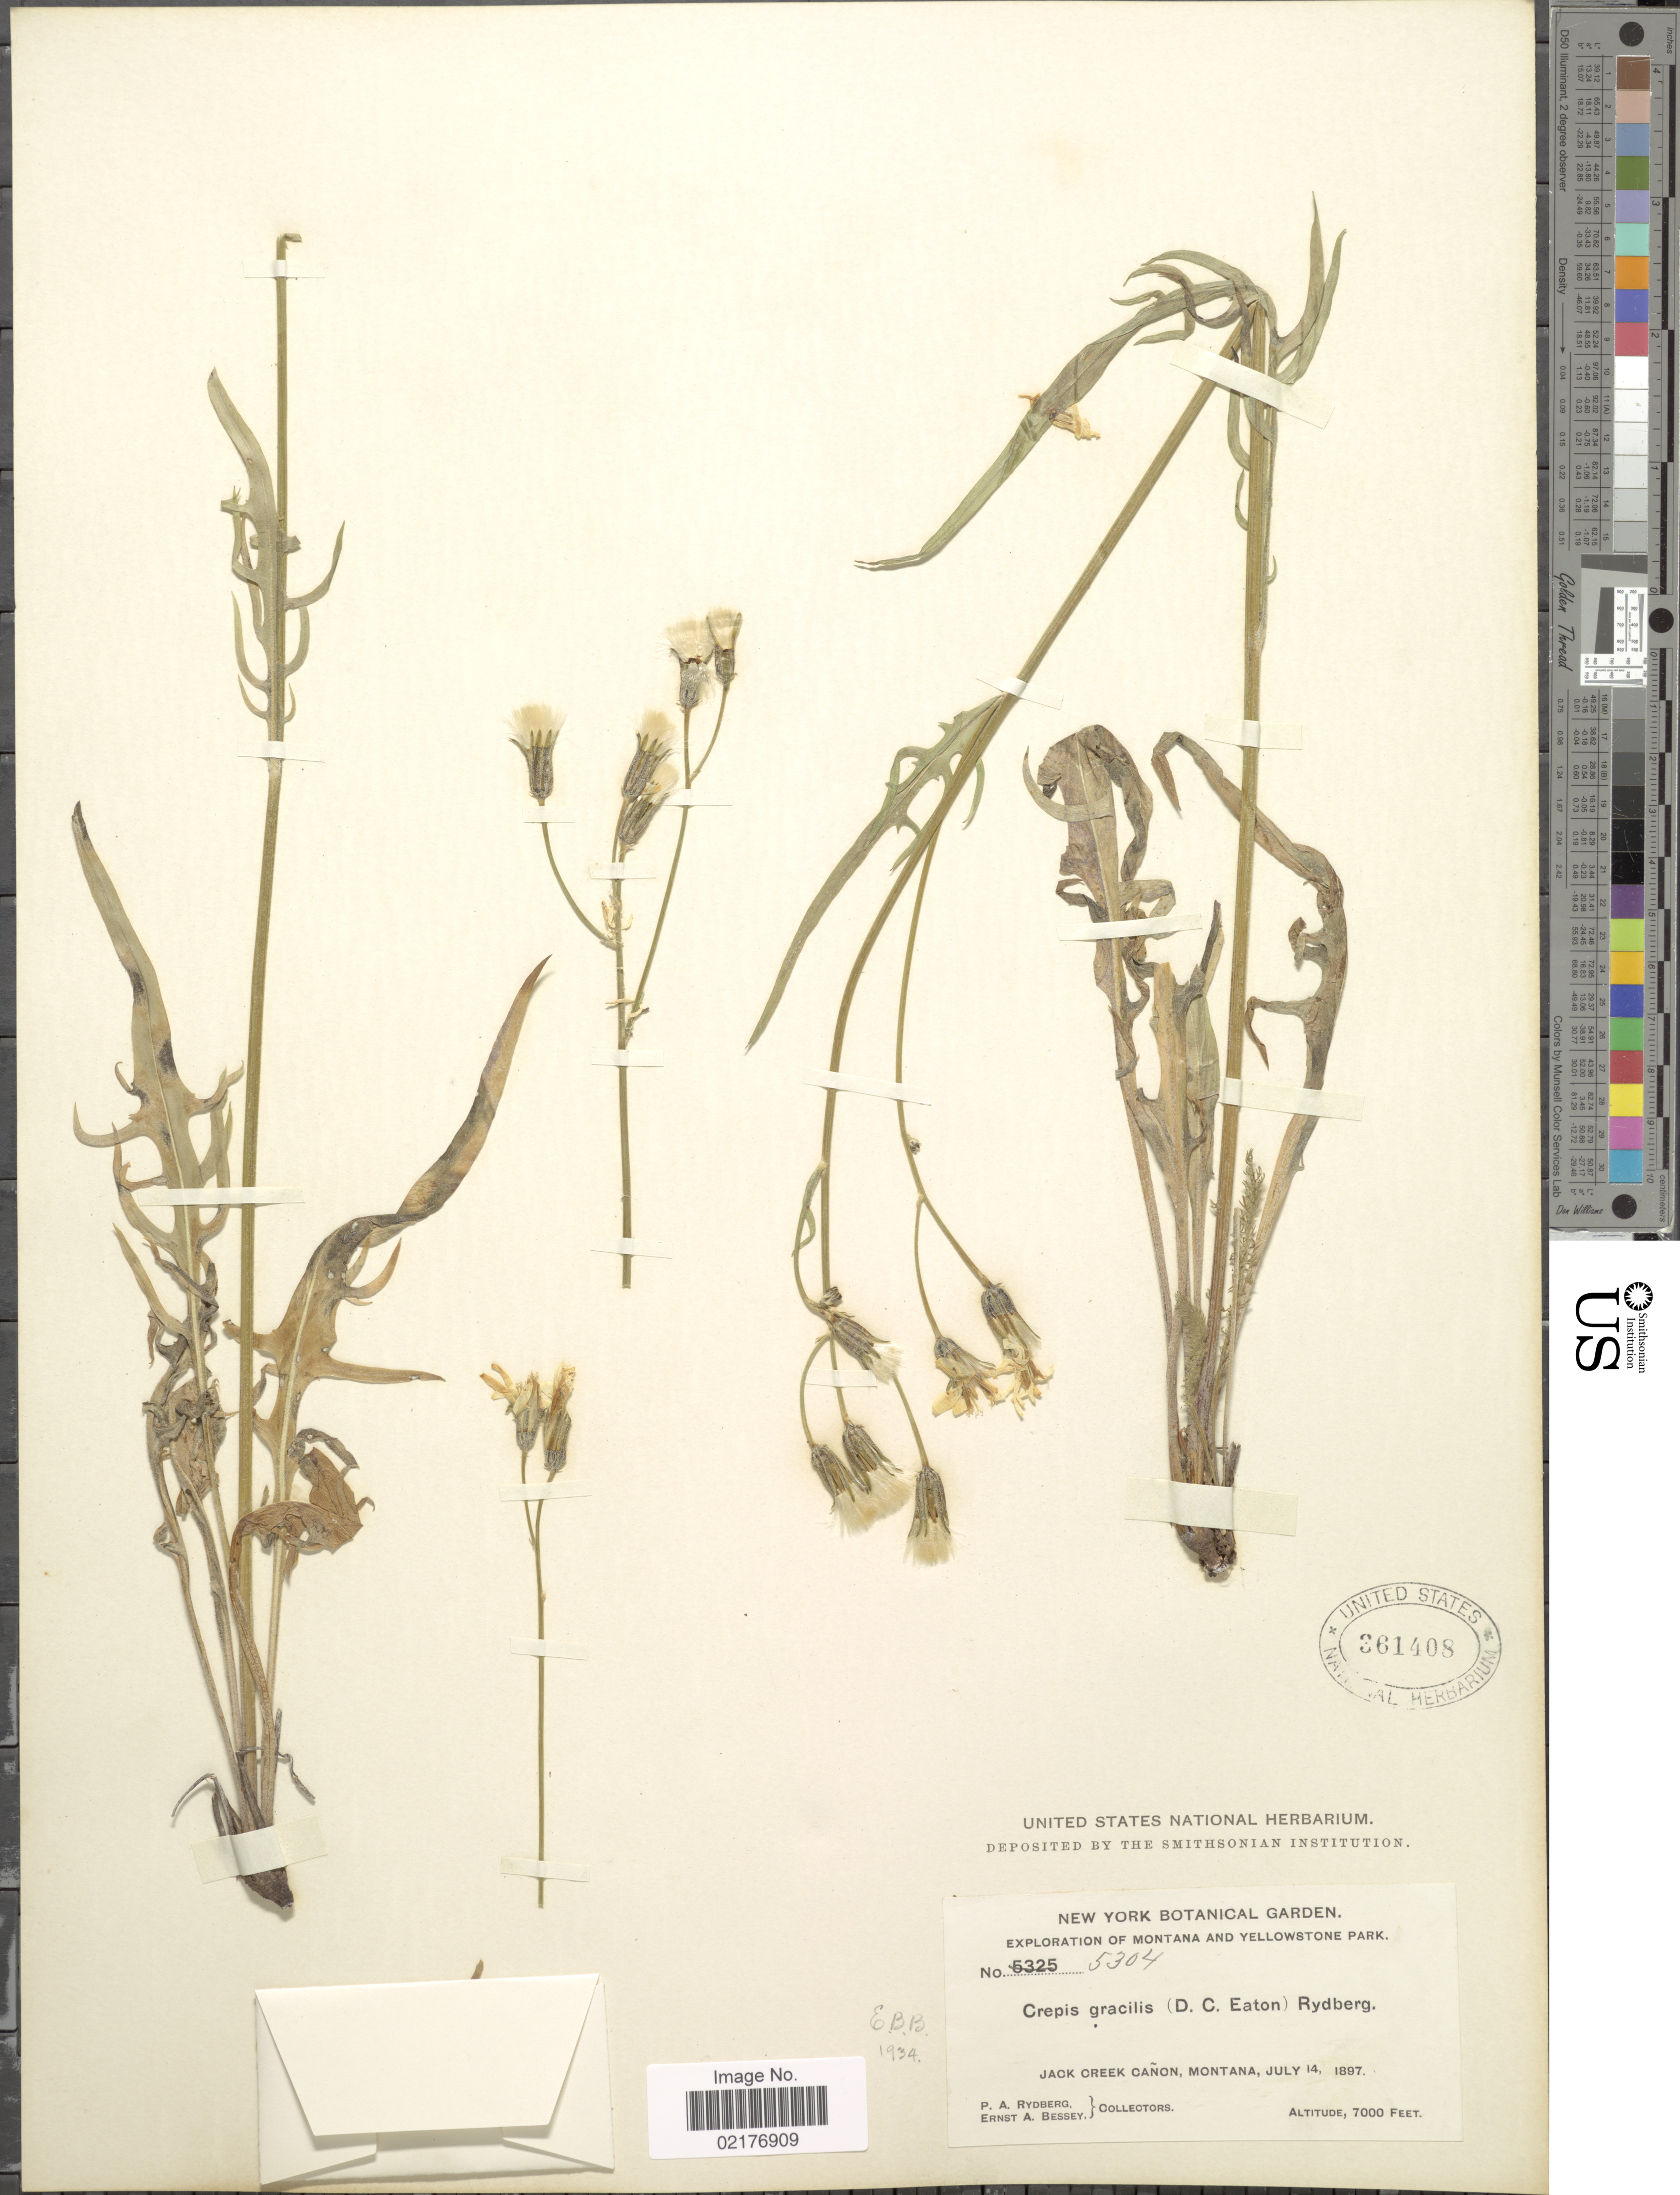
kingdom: Plantae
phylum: Tracheophyta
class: Magnoliopsida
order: Asterales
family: Asteraceae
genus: Crepis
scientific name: Crepis atribarba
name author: A. Heller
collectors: P. A. Rydberg & E. A. Bessey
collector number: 5304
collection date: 1897-07-14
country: United States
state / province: Montana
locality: Montana and Yellowstone Park, Jack Creek Canon, Montana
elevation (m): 2134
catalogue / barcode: US 361408